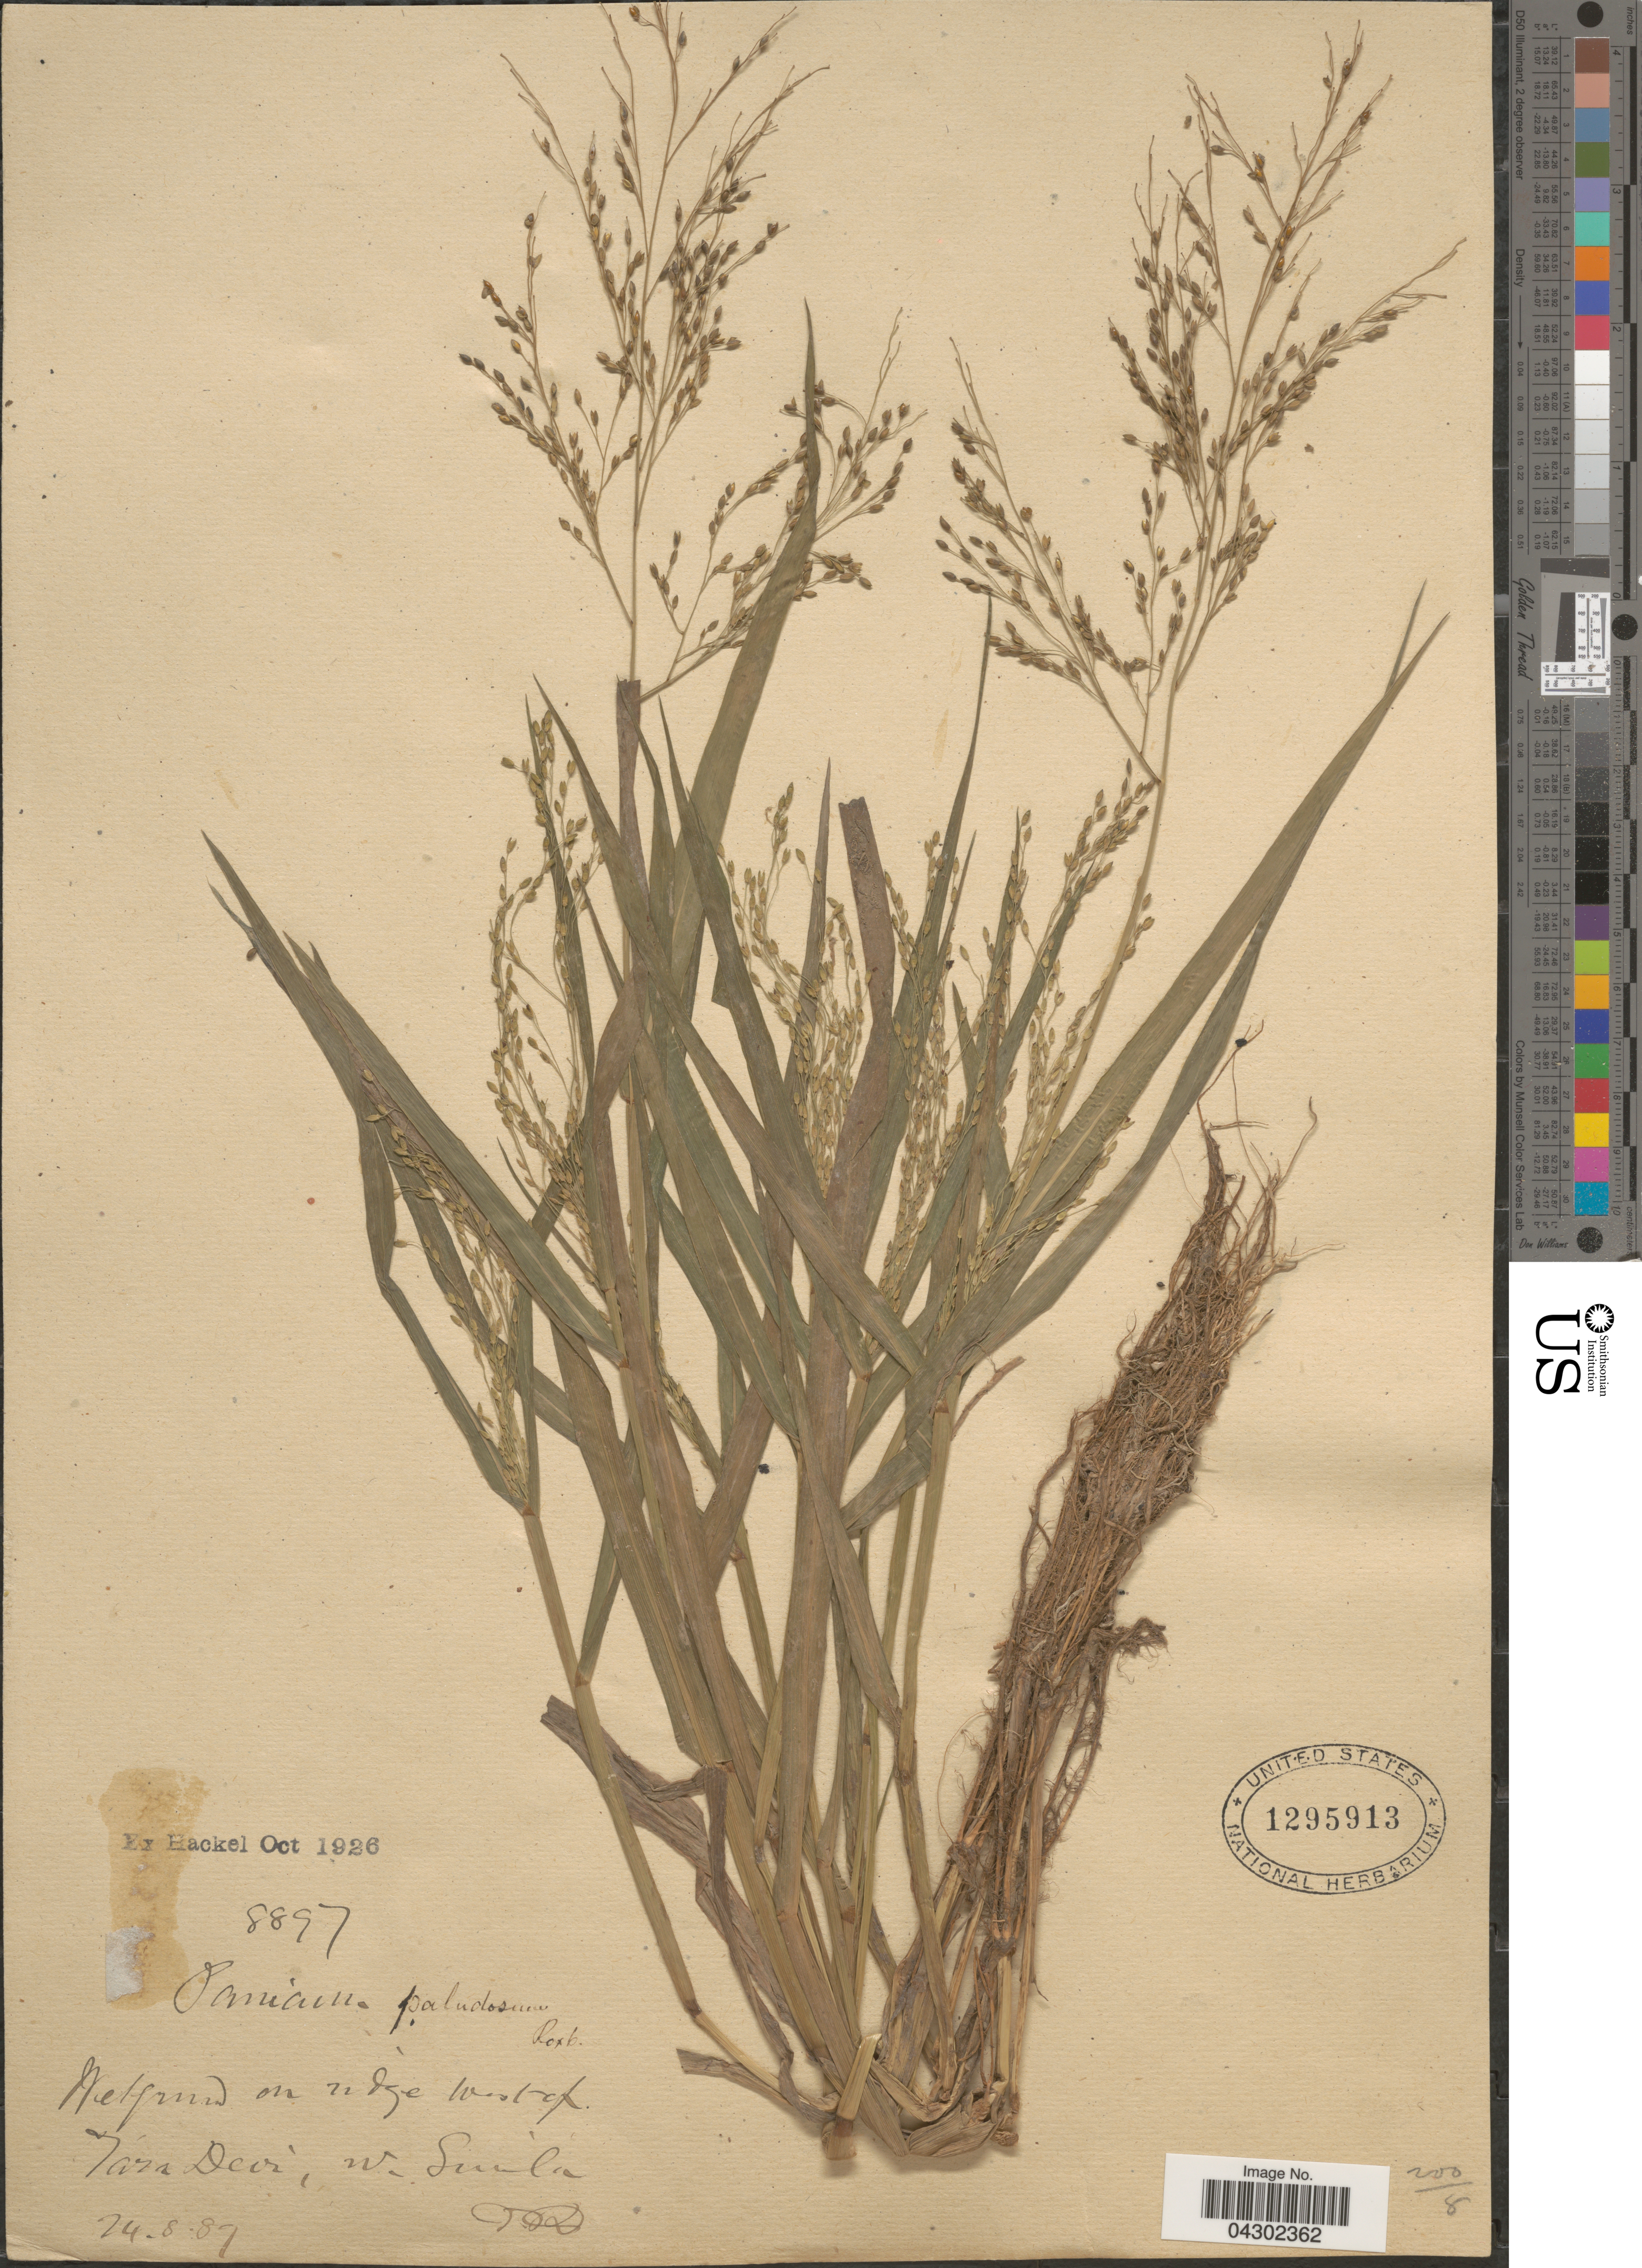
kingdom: Plantae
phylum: Tracheophyta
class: Liliopsida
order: Poales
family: Poaceae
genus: Panicum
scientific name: Panicum sumatrense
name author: P. Roth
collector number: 8897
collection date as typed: Transcribed d/m/y: 24/8/87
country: India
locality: West of Tara Devi, W. Simla.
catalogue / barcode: US 1295913